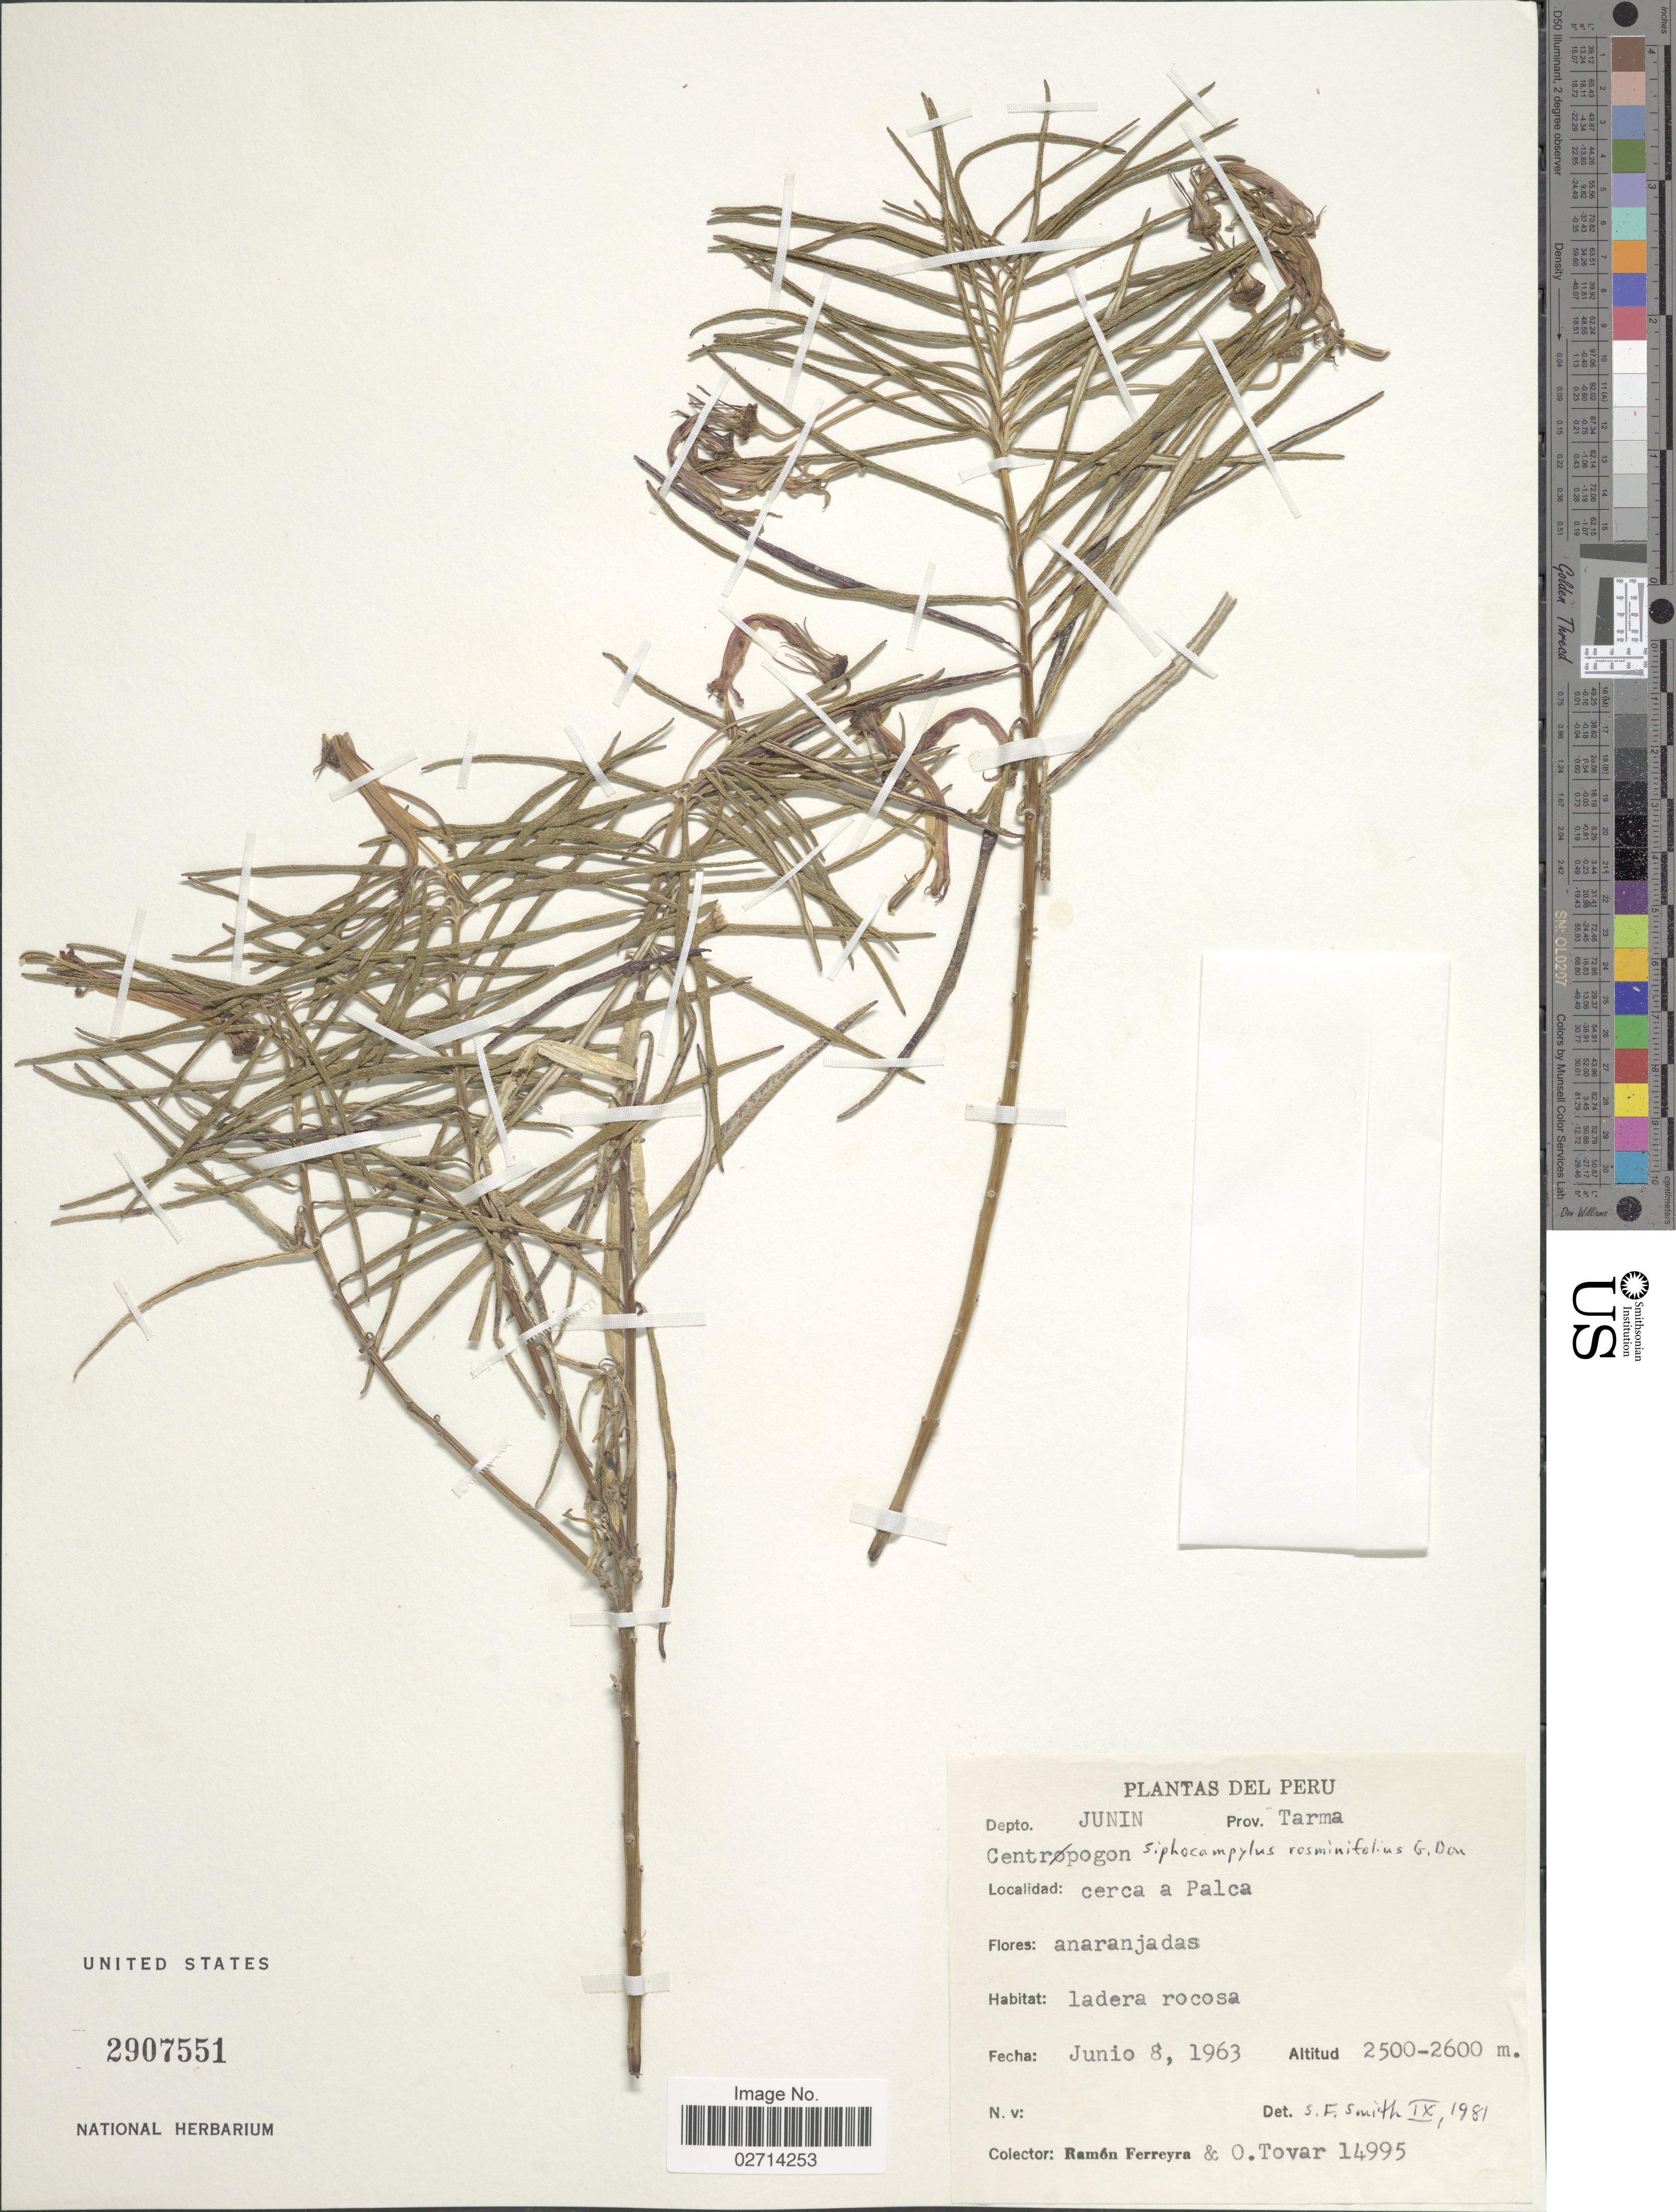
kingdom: Plantae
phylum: Tracheophyta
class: Magnoliopsida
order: Asterales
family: Campanulaceae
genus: Siphocampylus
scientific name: Siphocampylus rosmarinifolius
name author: G. Don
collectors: R. A. Ferreyra & Ó. Tovar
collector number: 14995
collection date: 1963-06-08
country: Peru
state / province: Junín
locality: Prov. Tarma, cerca a Palca.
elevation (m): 2500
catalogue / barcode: US 2907551